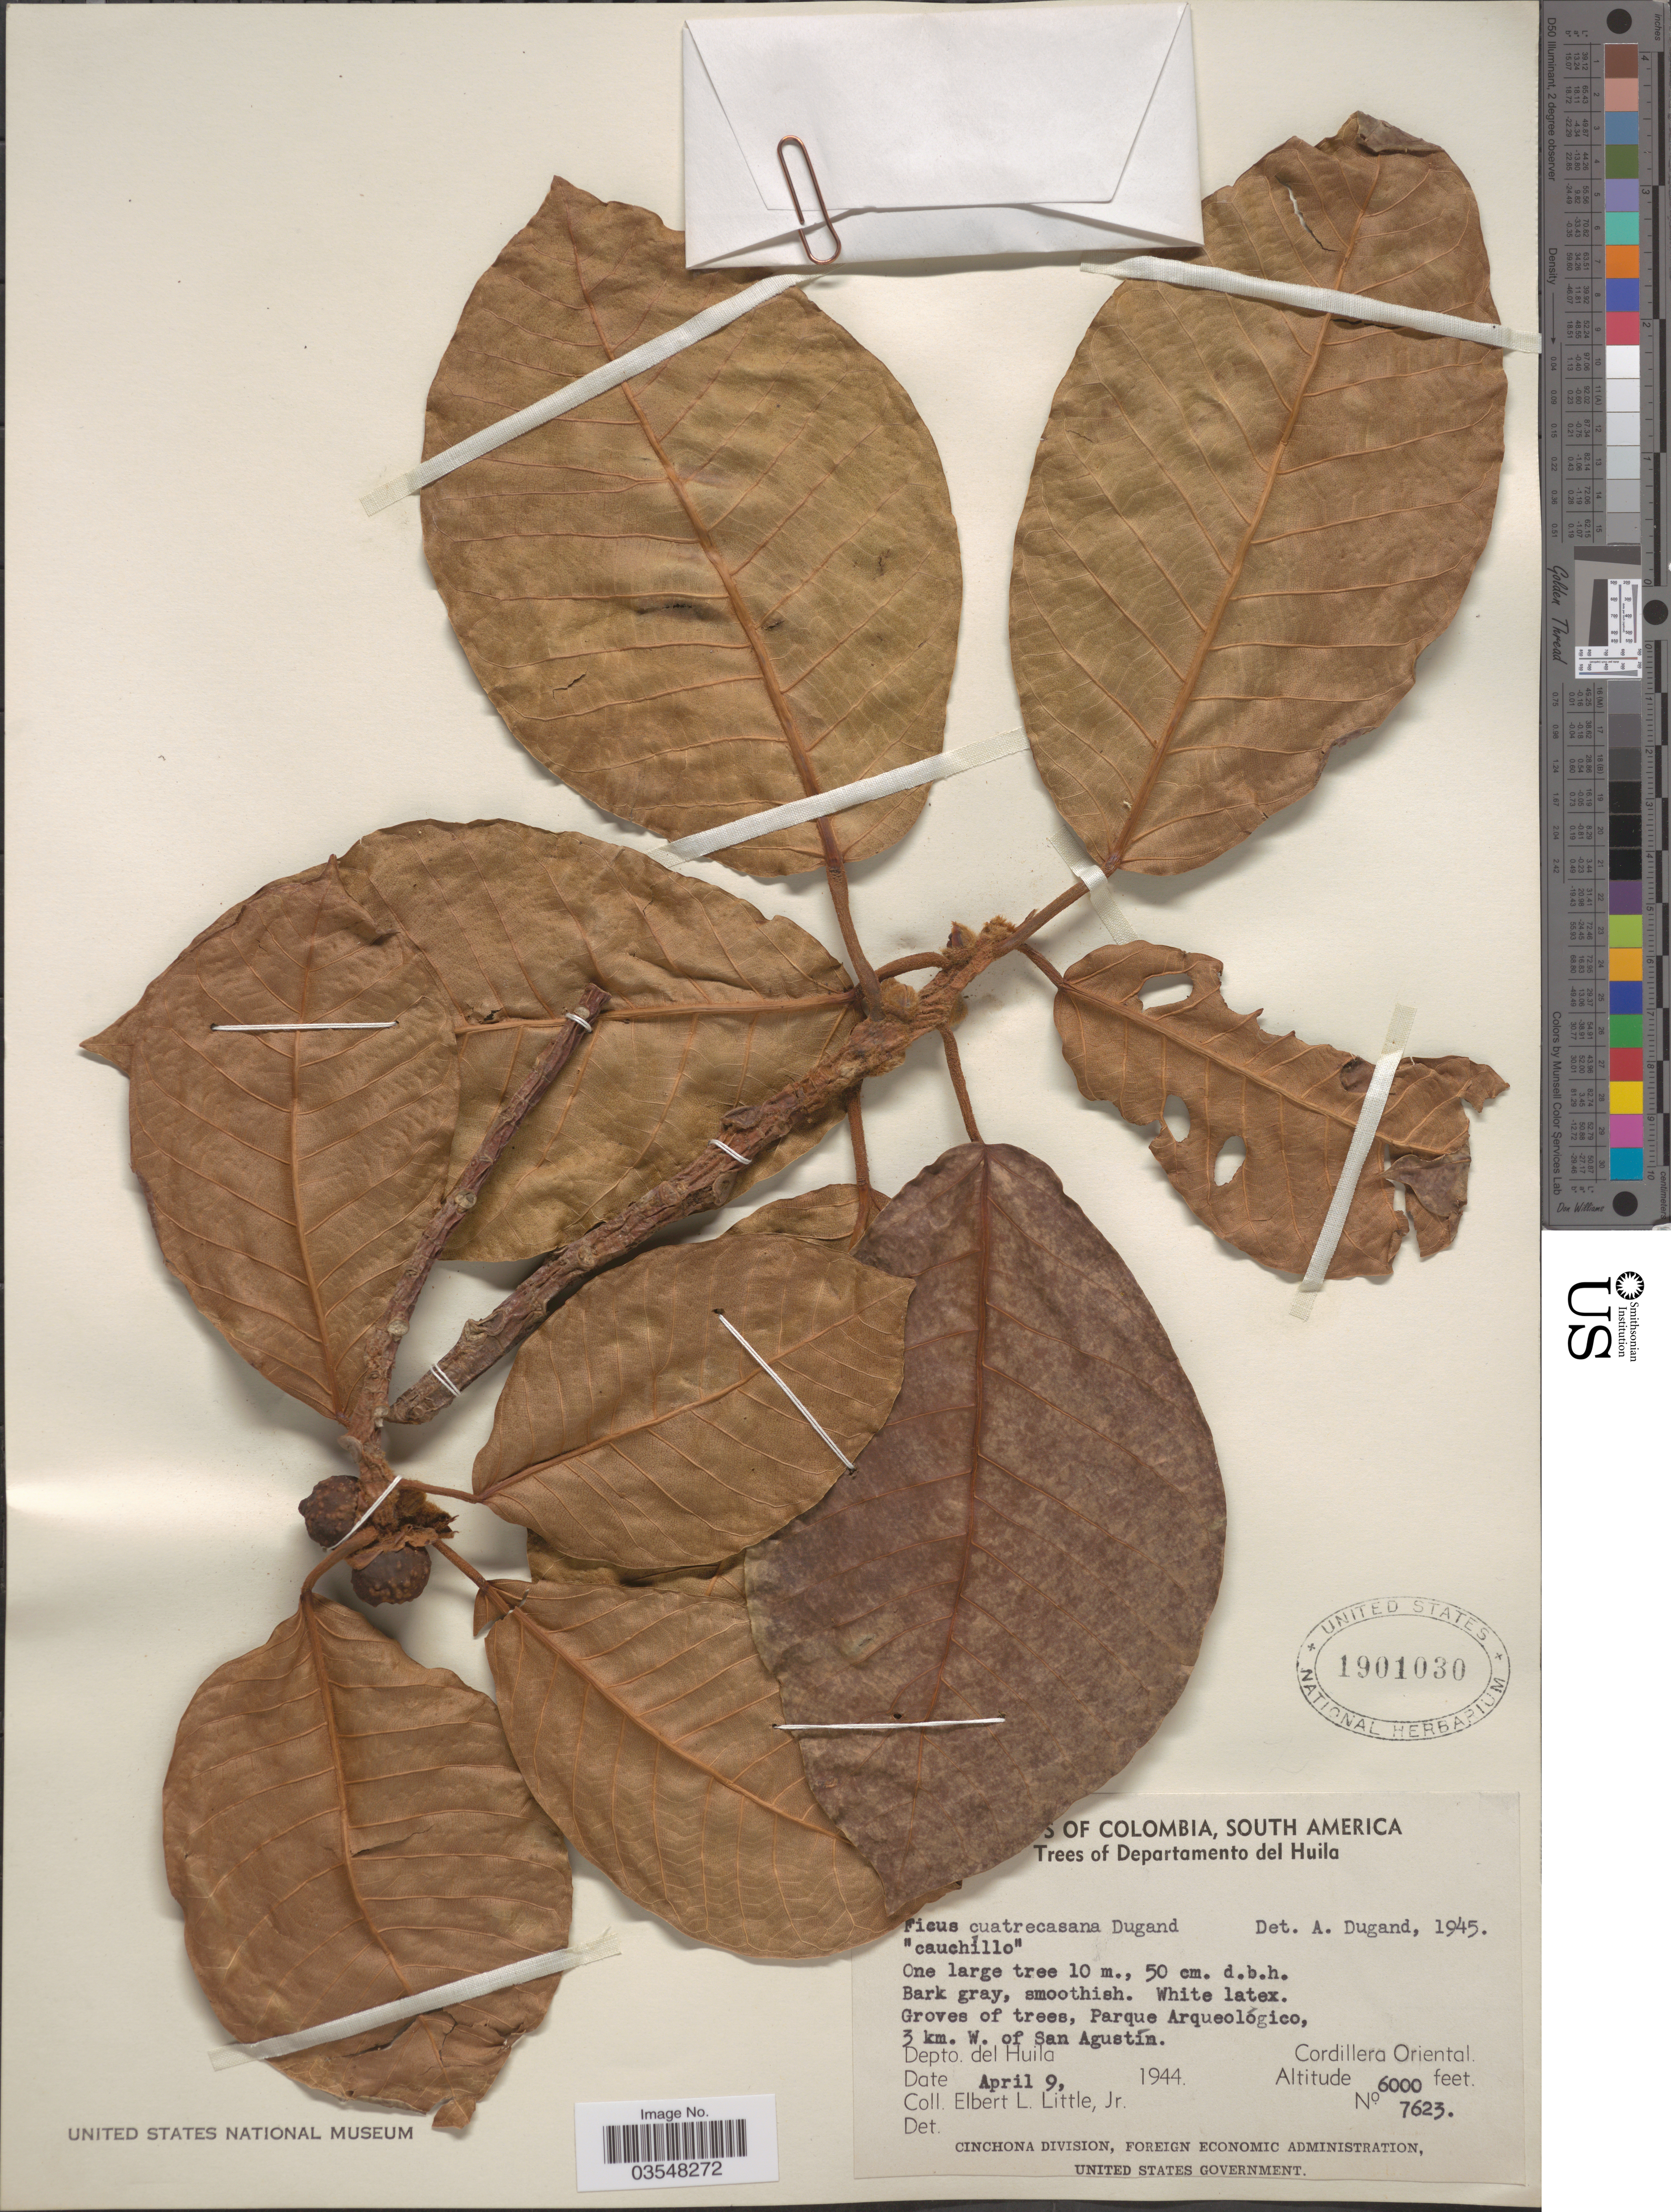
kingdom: Plantae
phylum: Tracheophyta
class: Magnoliopsida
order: Rosales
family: Moraceae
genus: Ficus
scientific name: Ficus cuatrecasasiana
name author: Dugand G.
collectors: E. L. Little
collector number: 7623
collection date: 1944-04-09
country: Colombia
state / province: Huila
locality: Departamento del Huila. Groves of trees, Parque Arqueológico, 3 km. W. of San Agustín. Depto. del Huila. Cordillera Oriental.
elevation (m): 1829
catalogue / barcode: US 1901030